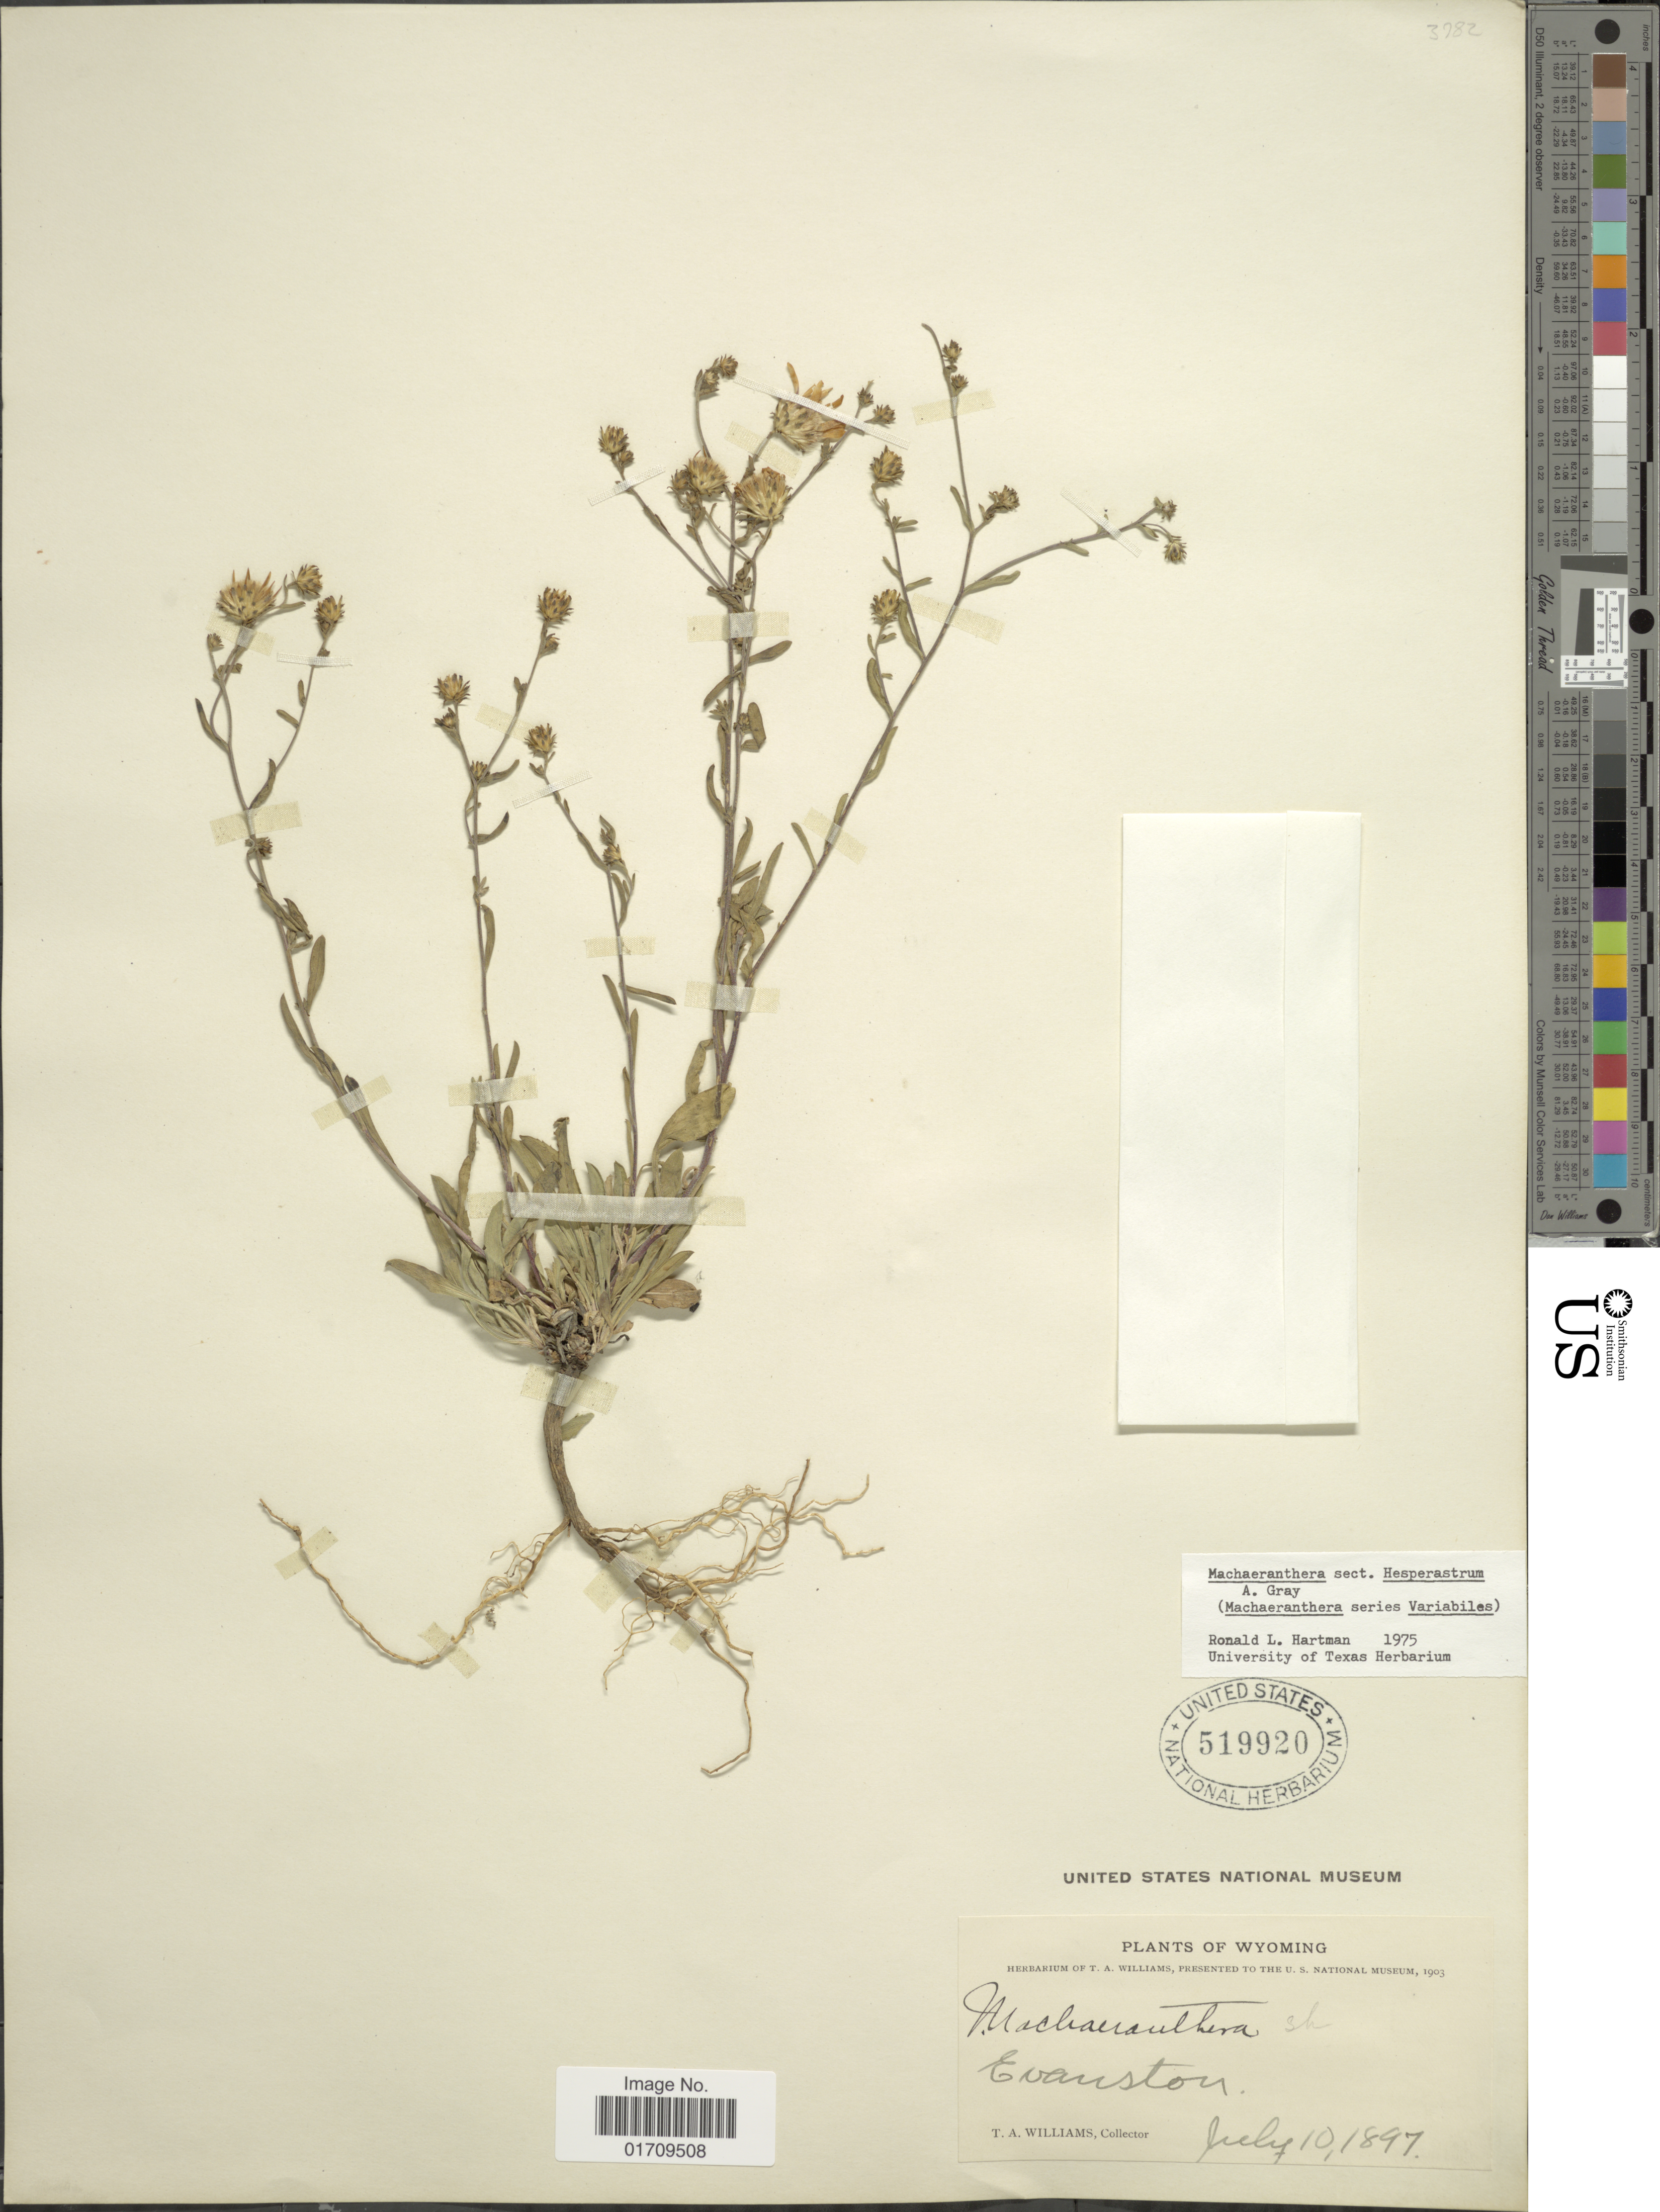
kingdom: Plantae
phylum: Tracheophyta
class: Magnoliopsida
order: Asterales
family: Asteraceae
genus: Machaeranthera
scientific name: Machaeranthera sp.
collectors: T. A. Williams (herbarium)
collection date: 1897-07-10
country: United States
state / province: Wyoming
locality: Evanston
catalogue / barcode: US 519920